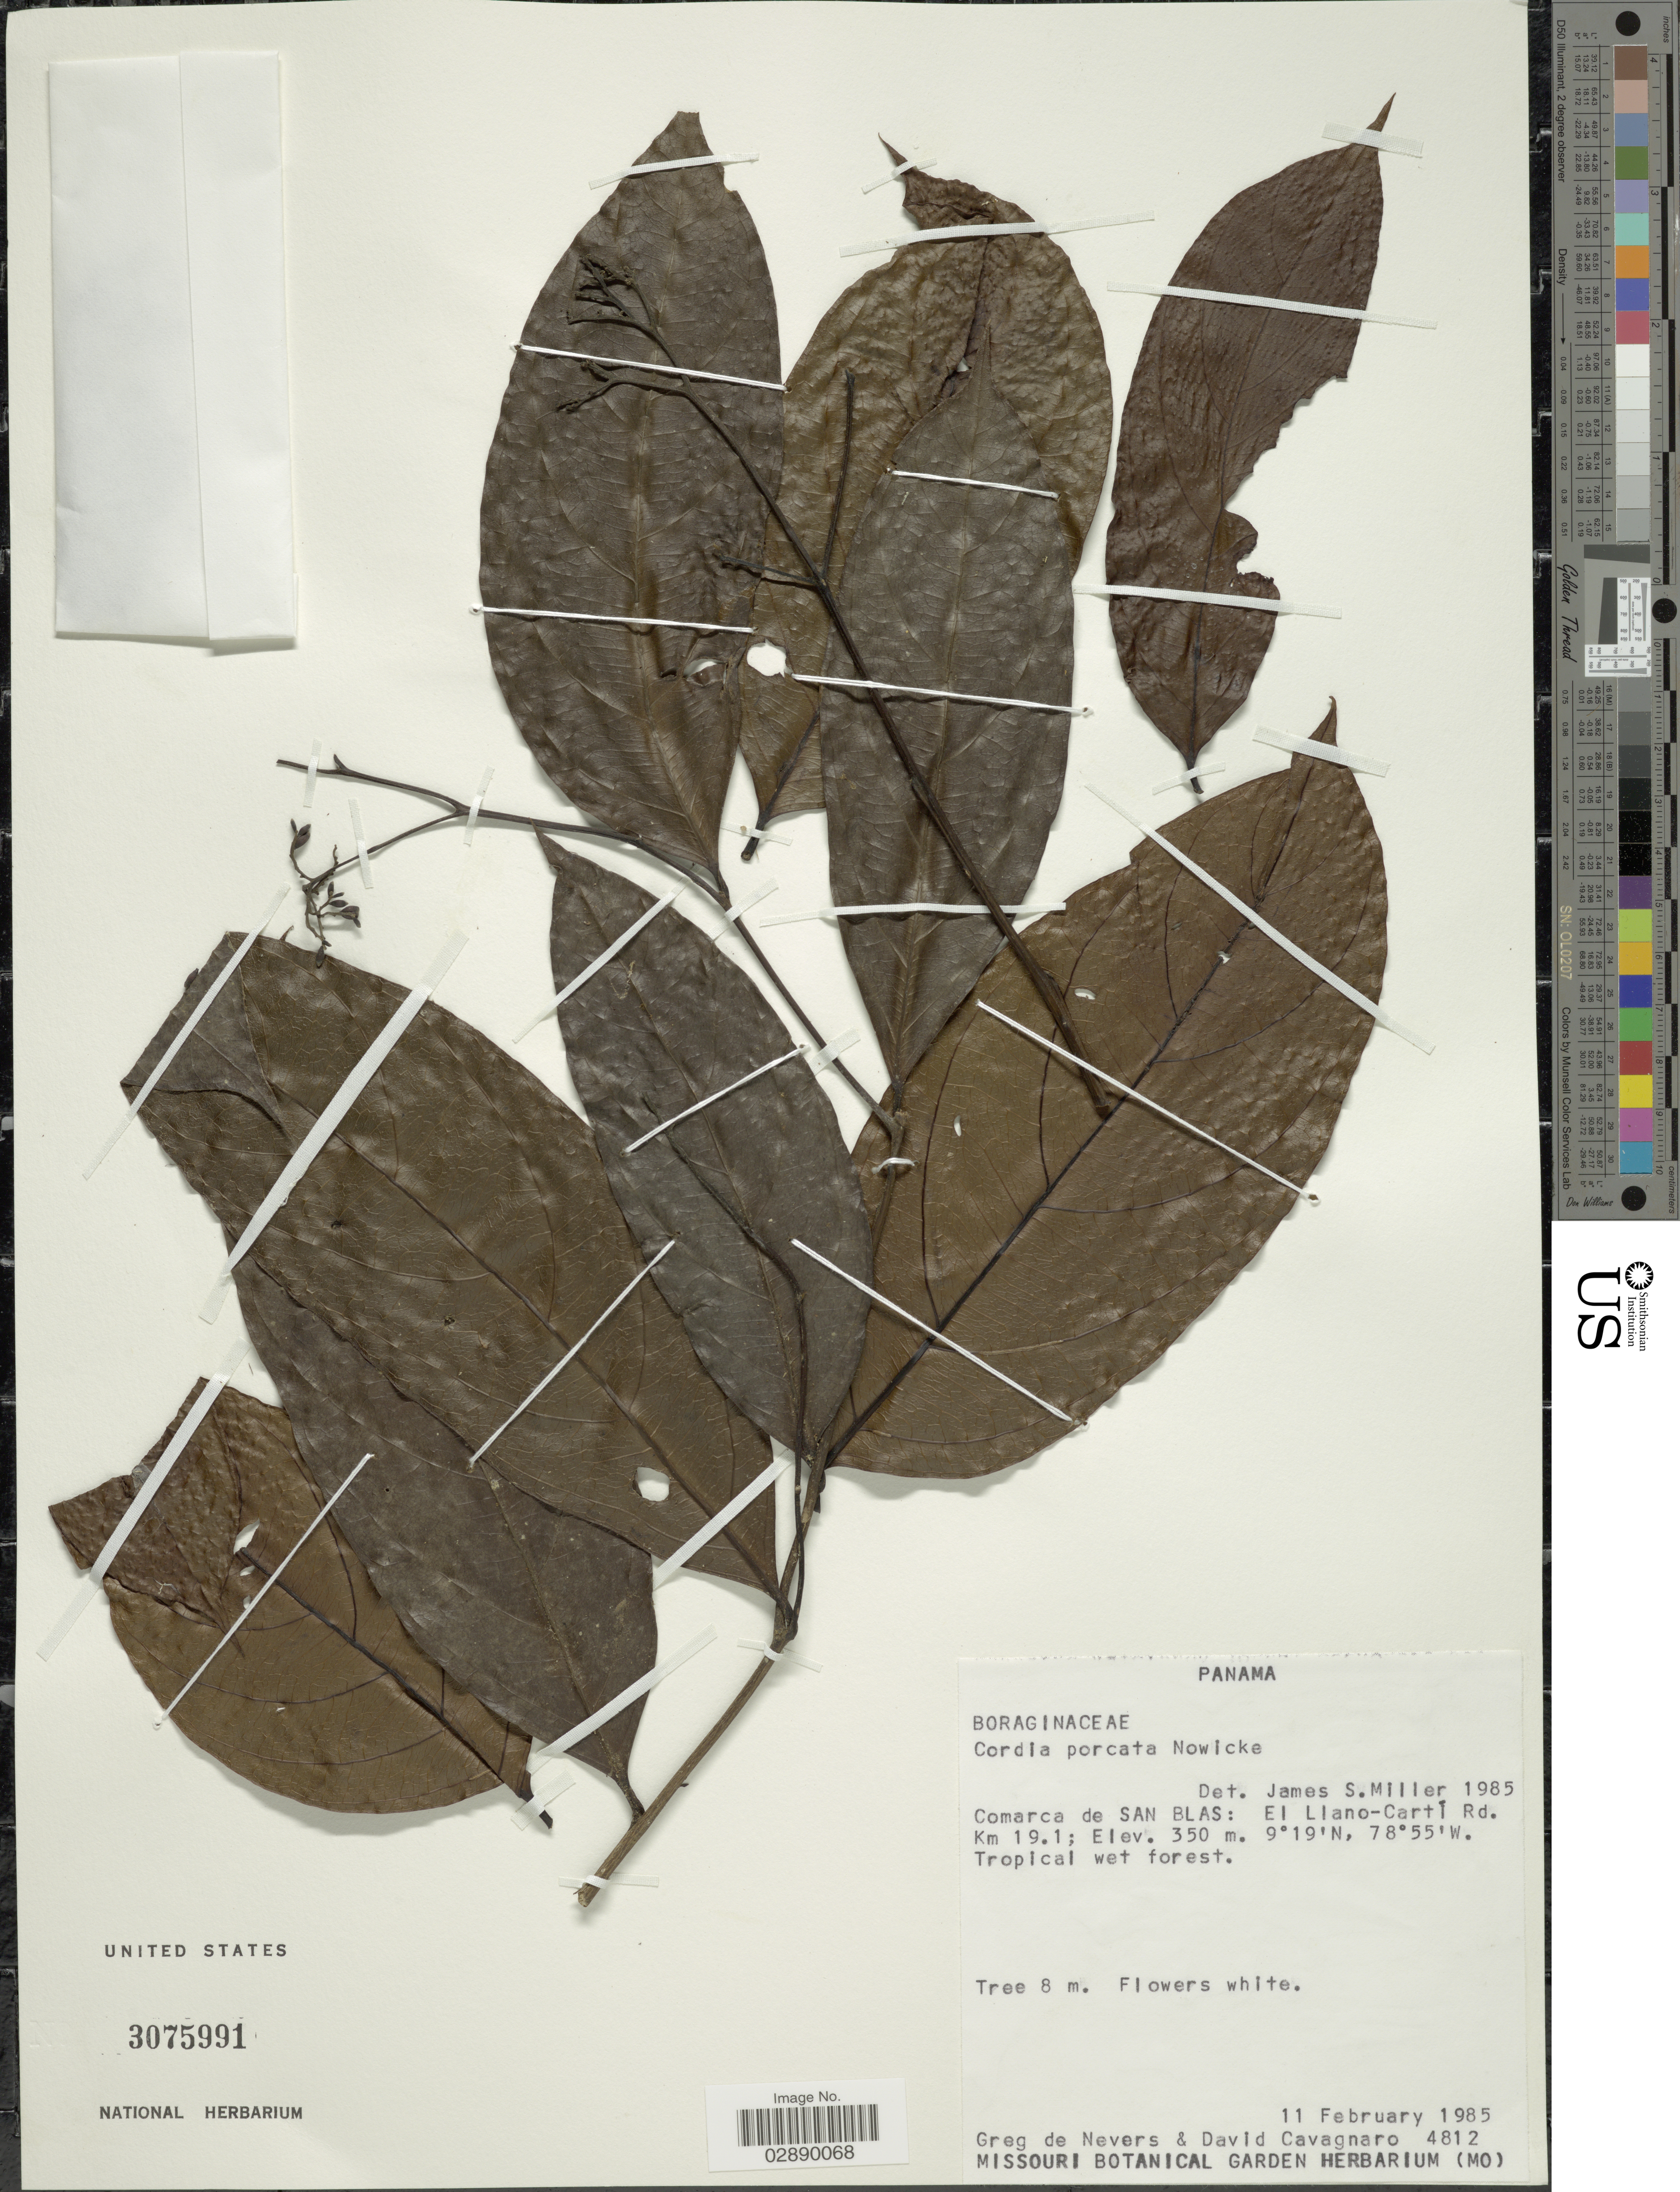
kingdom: Plantae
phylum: Tracheophyta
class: Magnoliopsida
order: Boraginales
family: Cordiaceae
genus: Cordia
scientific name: Cordia porcata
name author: Nowicke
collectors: G. C. de Nevers & D. Cavagnaro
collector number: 4812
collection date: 1985-02-11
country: Panama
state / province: Kuna Yala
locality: Comarca de San Blas: El Llano-Cartí Rd. Km 19.1.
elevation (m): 350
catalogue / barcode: US 3075991